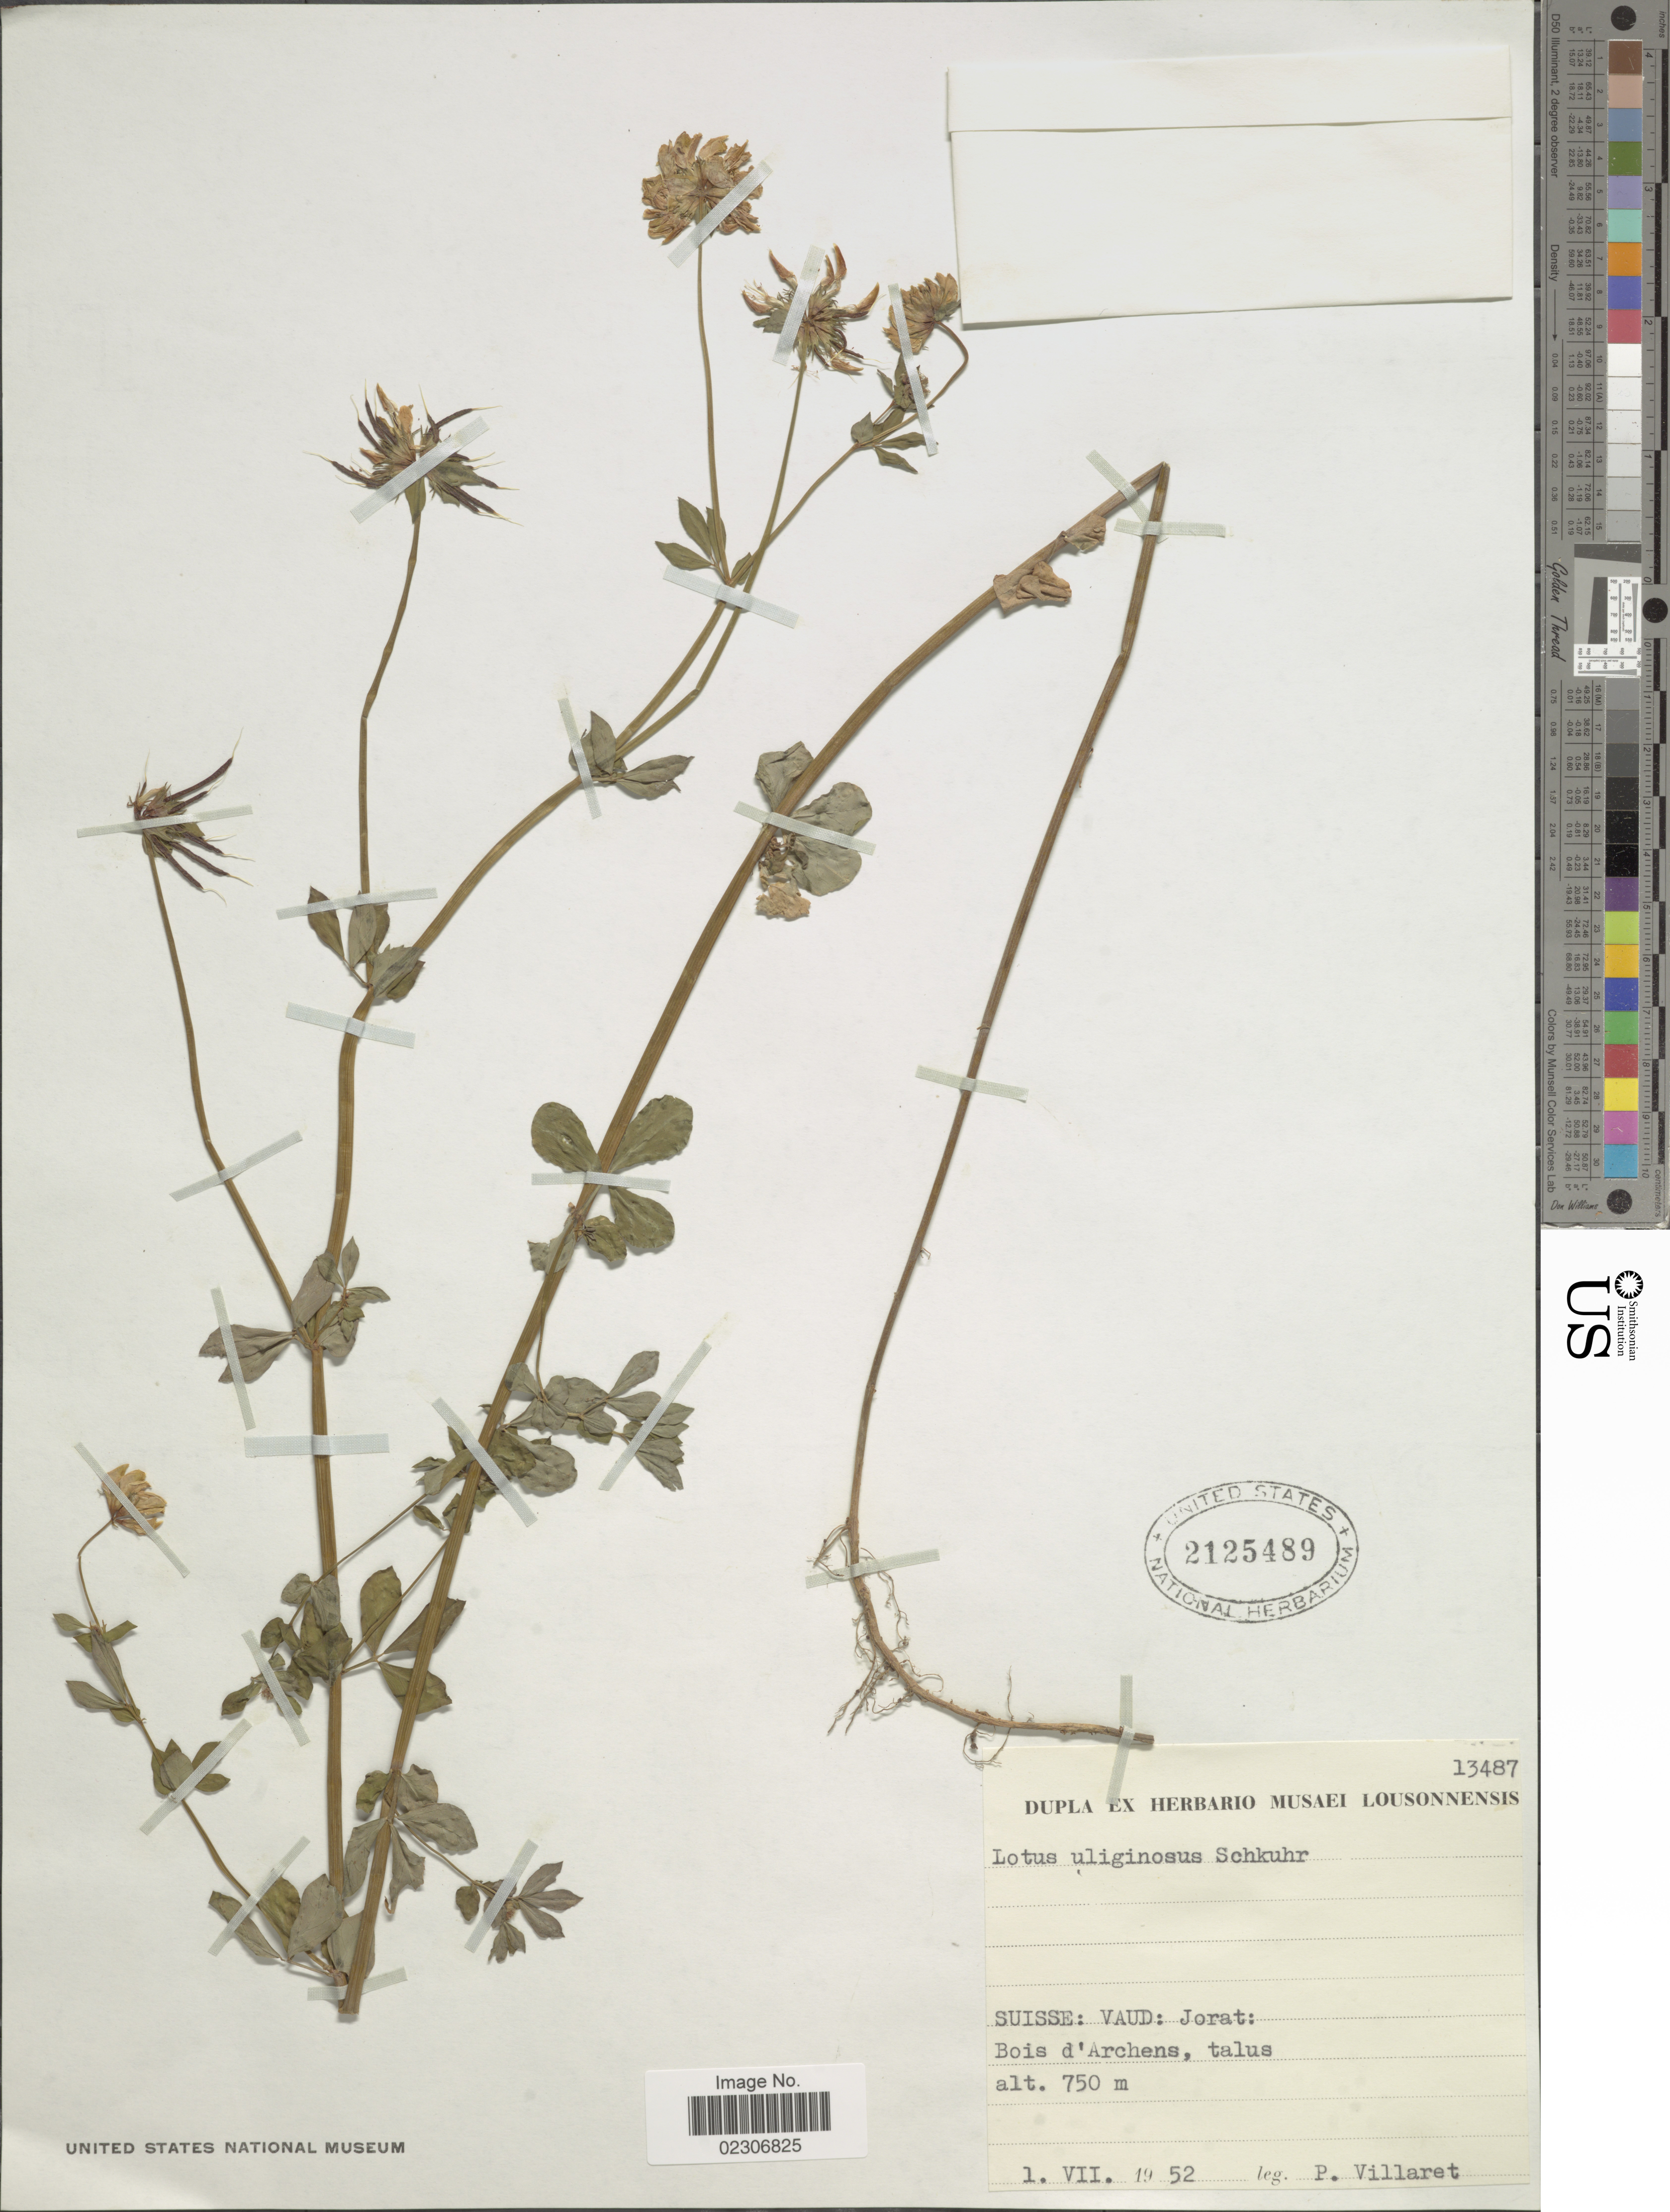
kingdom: Plantae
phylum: Tracheophyta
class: Magnoliopsida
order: Fabales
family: Fabaceae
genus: Lotus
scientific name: Lotus uliginosus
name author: Schkuhr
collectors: P. Villaret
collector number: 13487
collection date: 1952-07-01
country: Switzerland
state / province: Vaud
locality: Suisse: Vaus: Jorat. Bois d' Archens, talus.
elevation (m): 750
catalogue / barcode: US 2125489